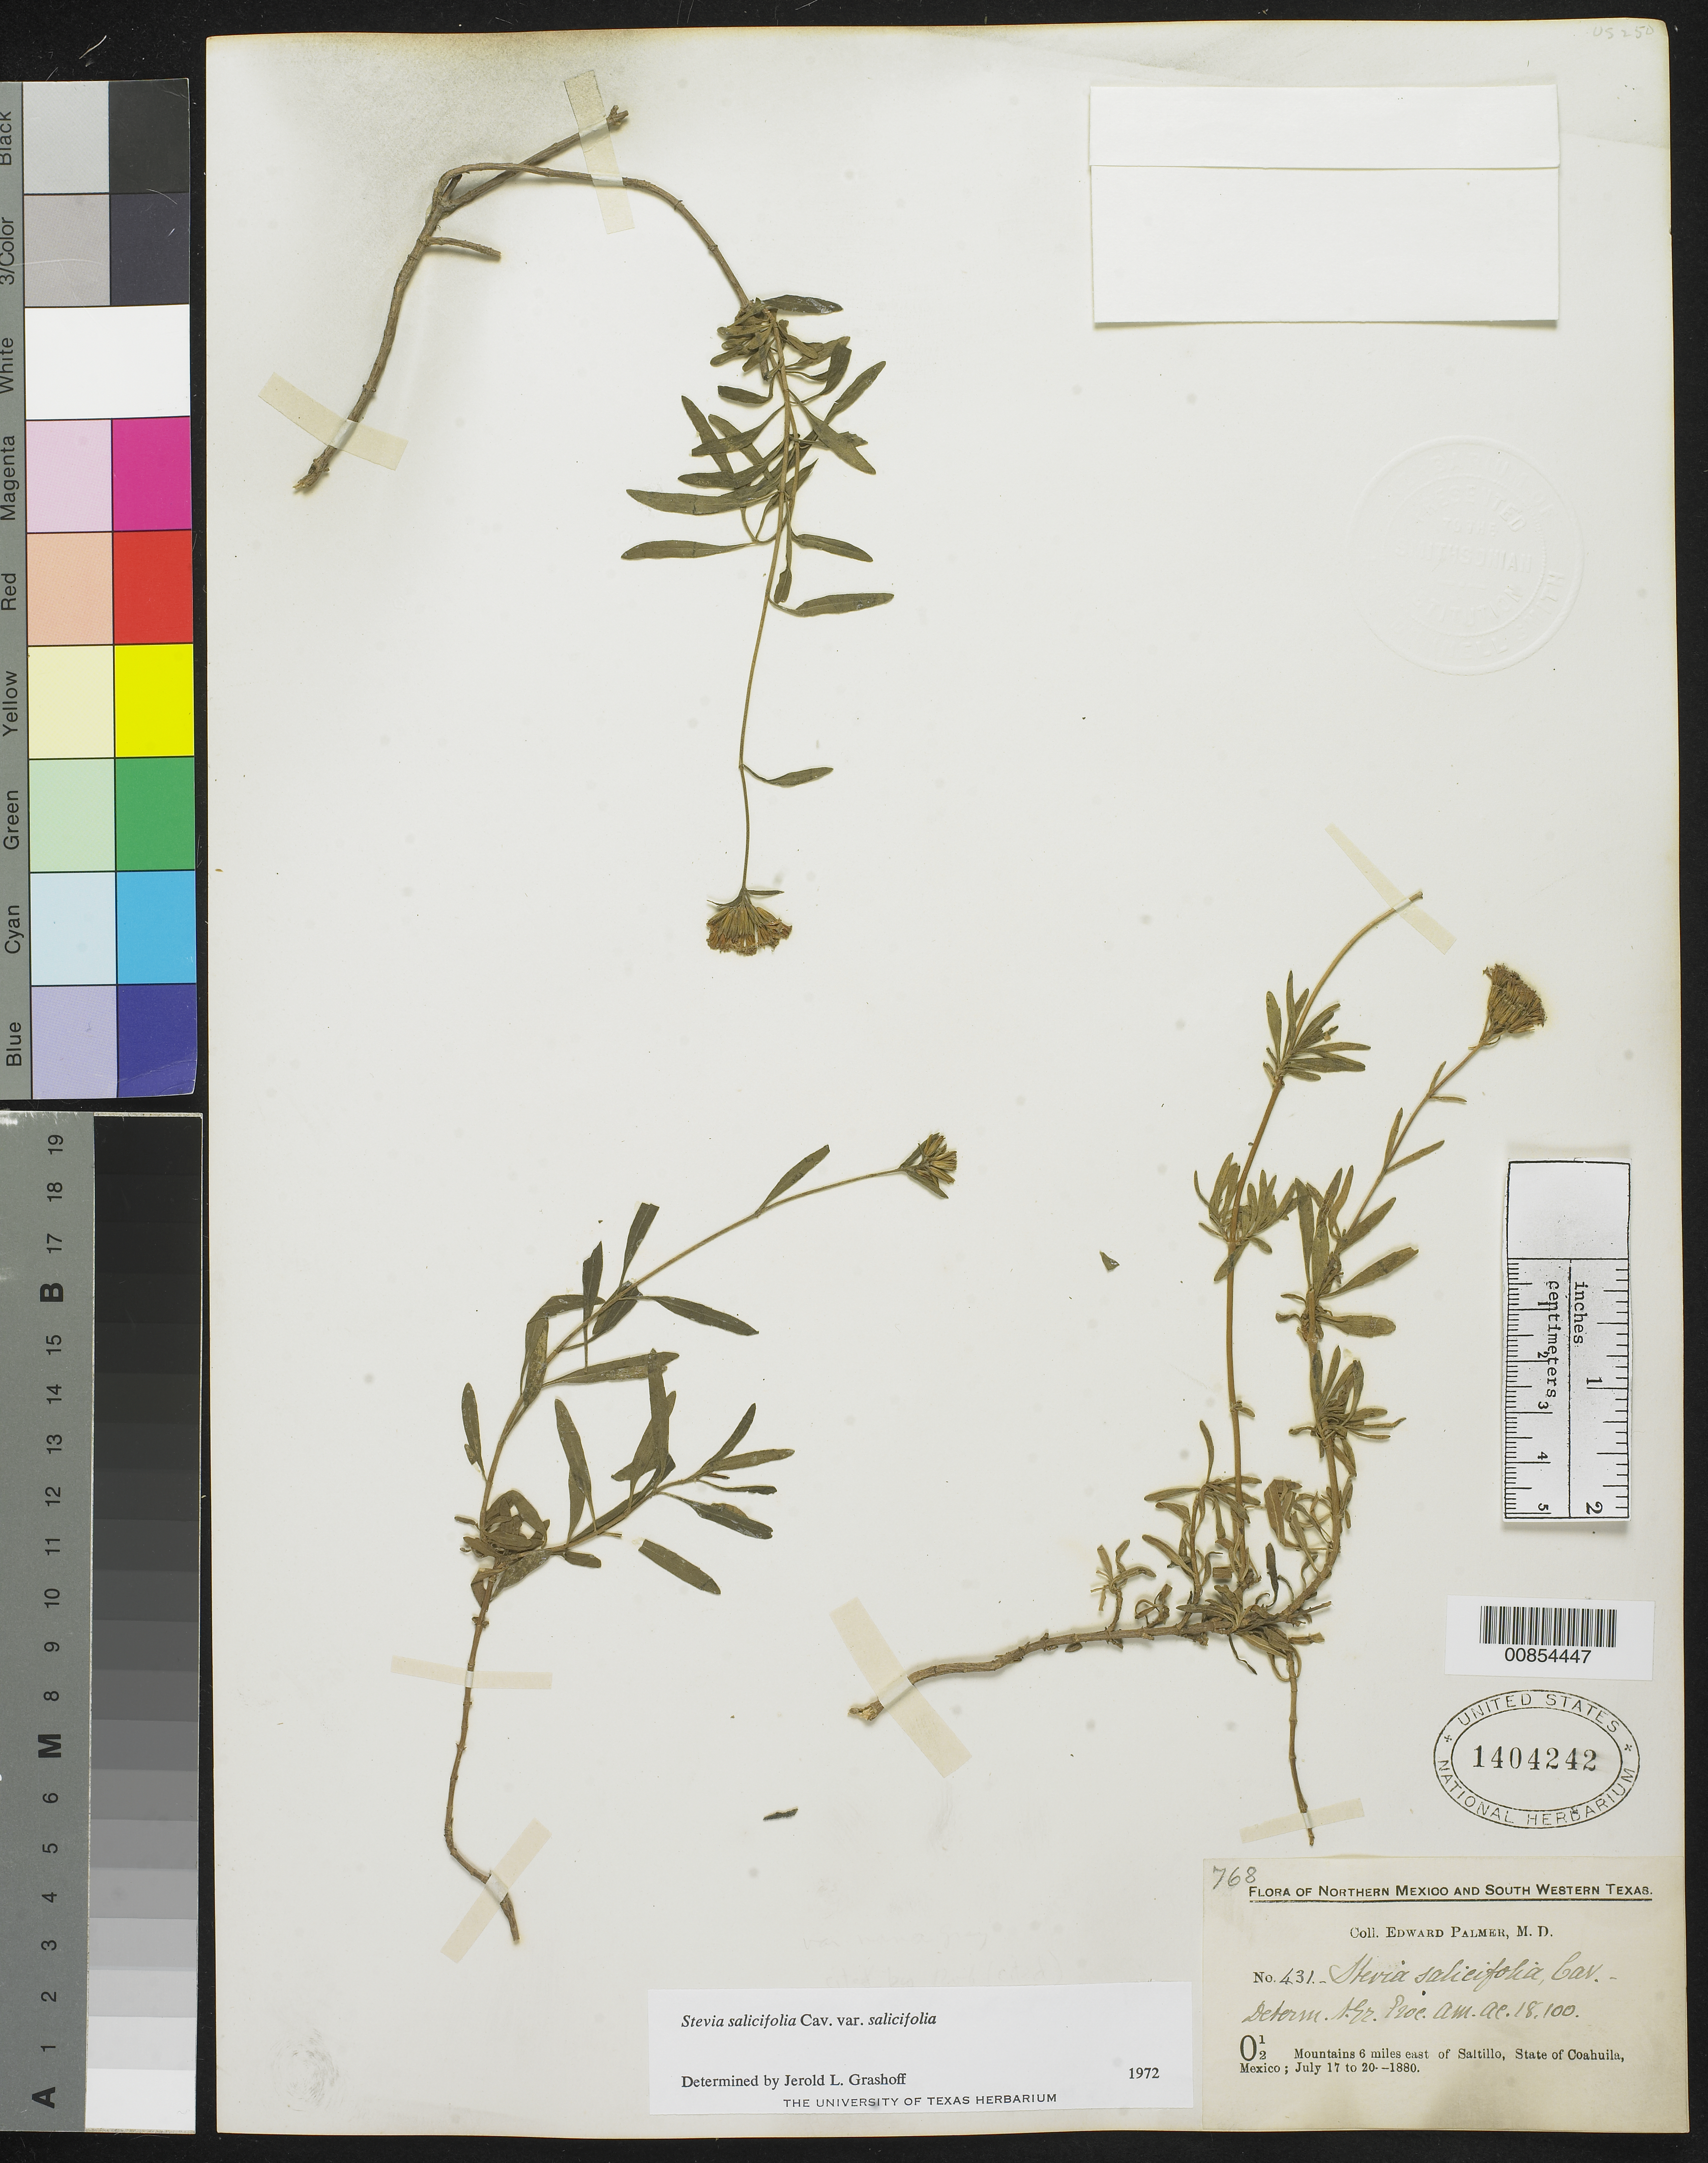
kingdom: Plantae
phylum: Tracheophyta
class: Magnoliopsida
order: Asterales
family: Asteraceae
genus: Stevia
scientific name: Stevia salicifolia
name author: Cav.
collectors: E. Palmer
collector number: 431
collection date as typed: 17 Jul 1880 to 20 Jul 1880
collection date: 1880-07-17/1880-07-20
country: Mexico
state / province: Coahuila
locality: O12. Mountains 6 miles east of Saltillo, Coahuila.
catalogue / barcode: US 1404242